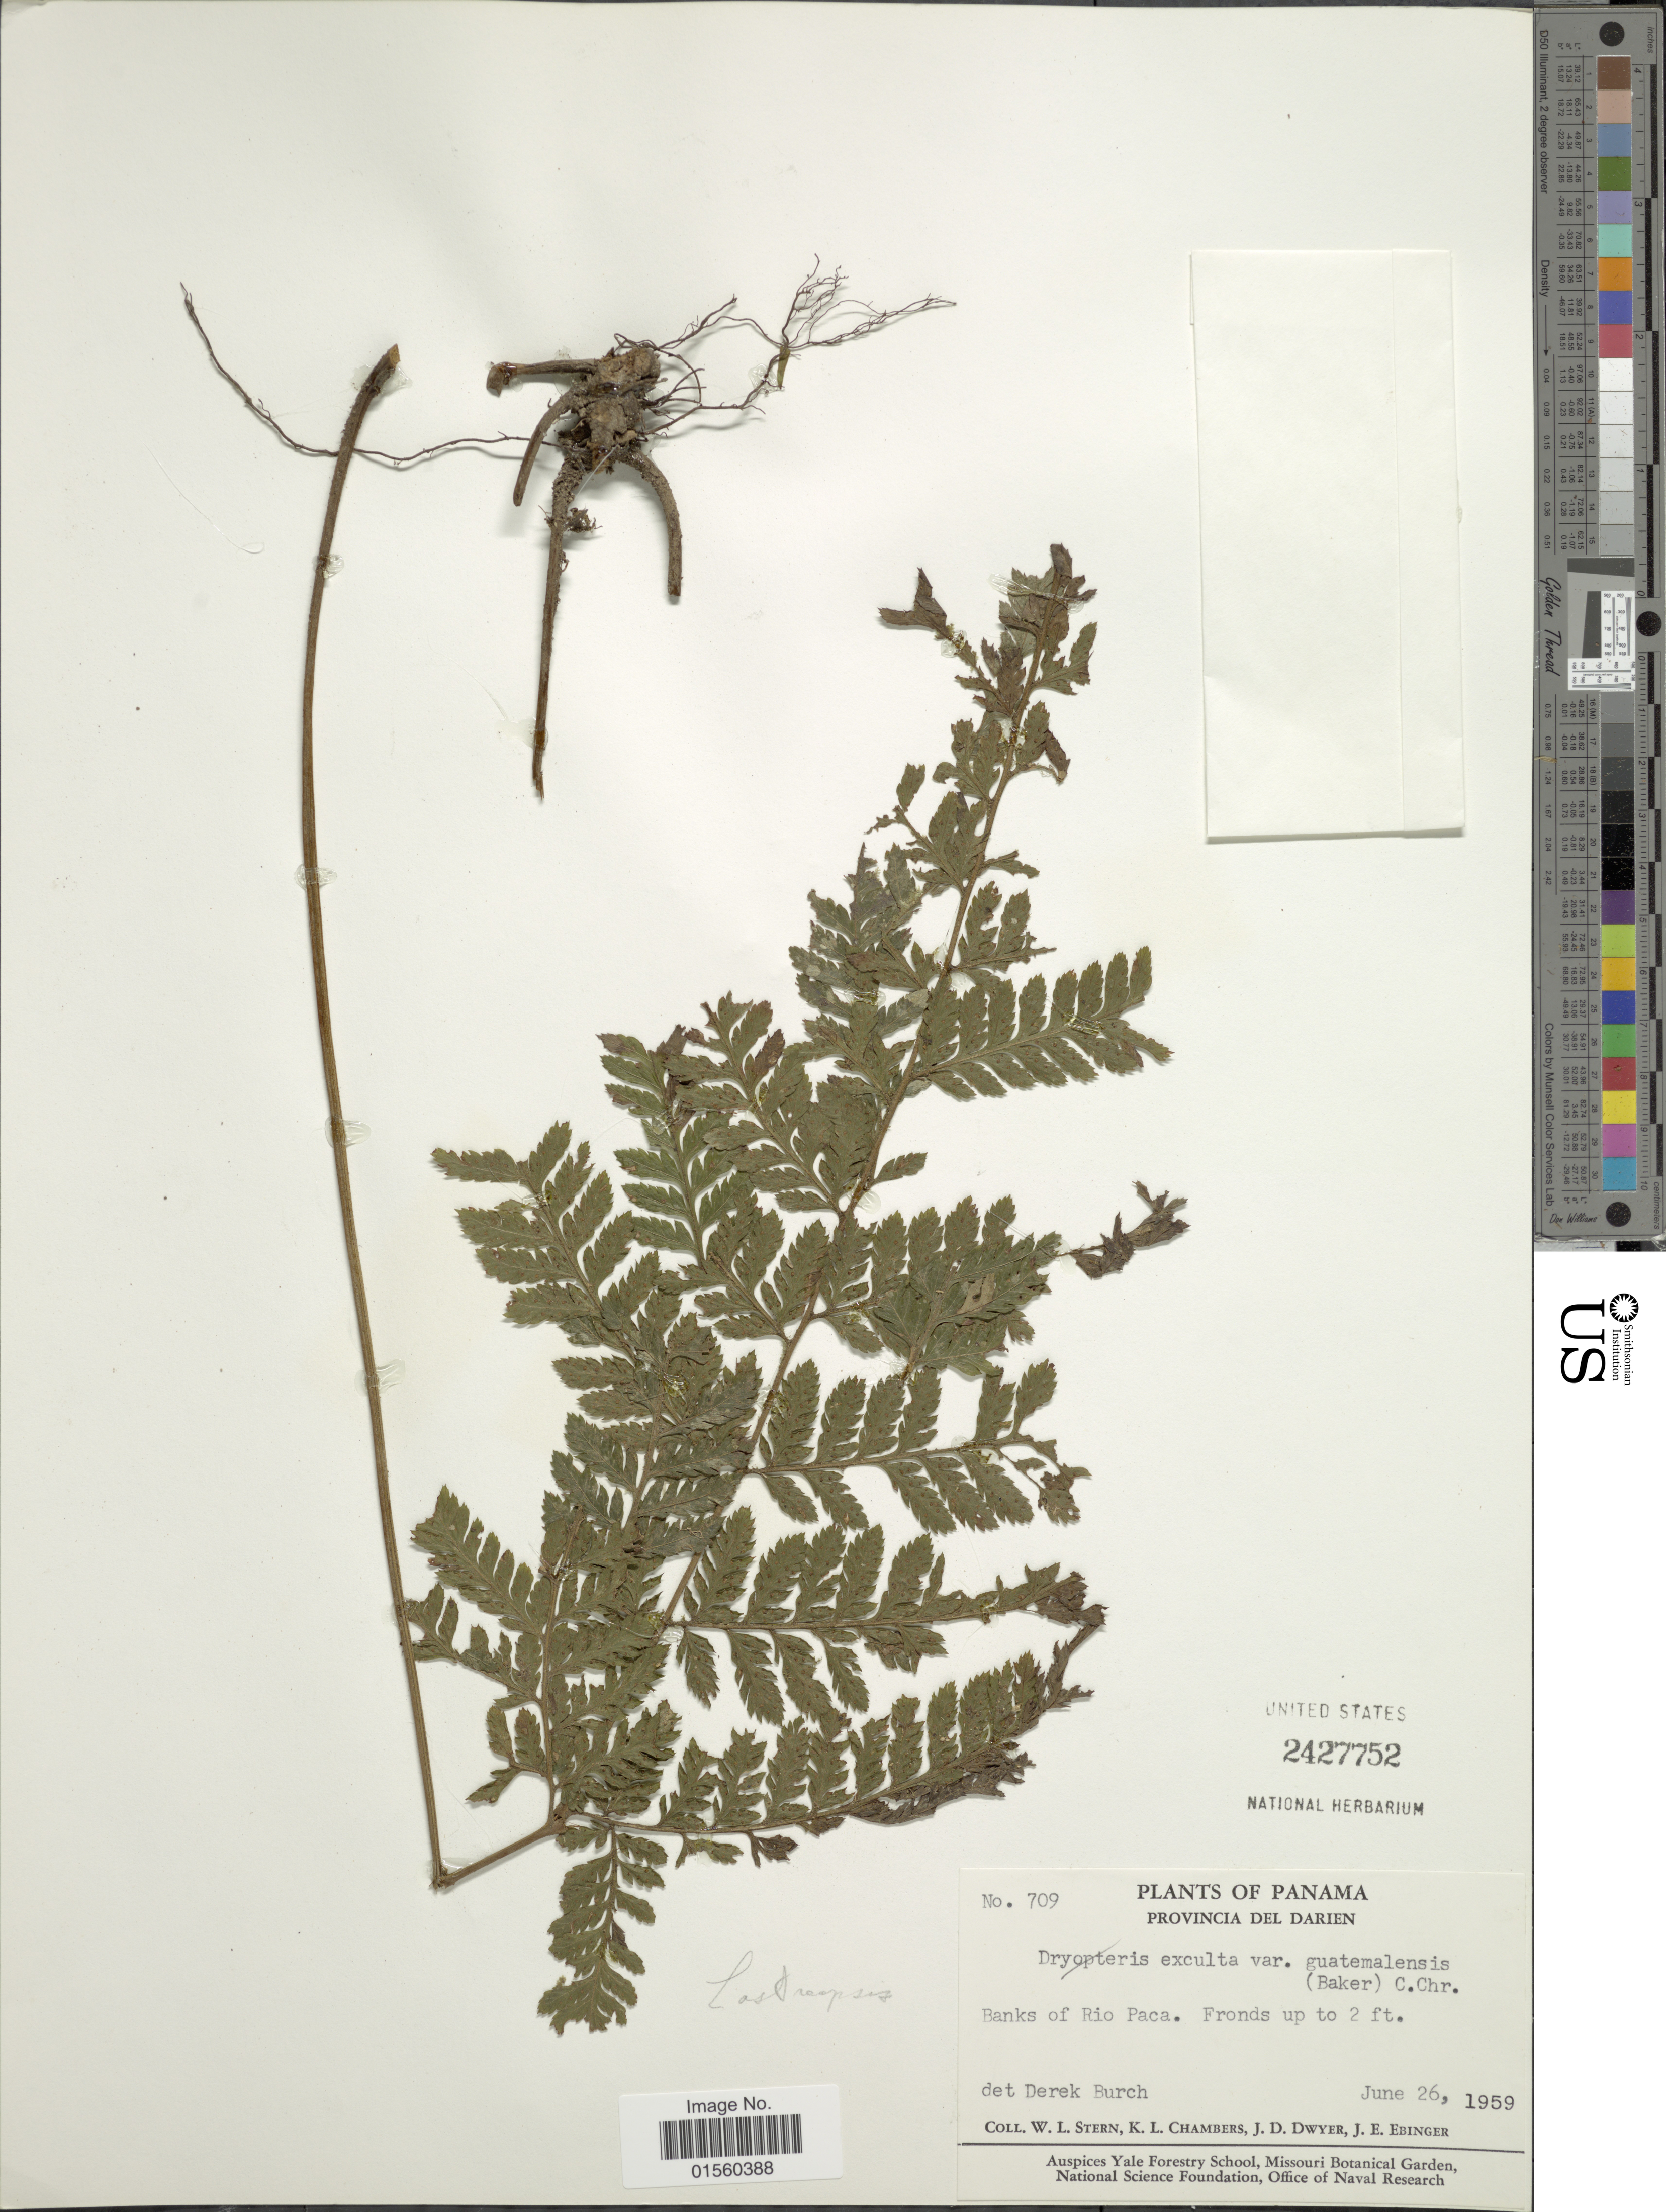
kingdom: Plantae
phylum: Tracheophyta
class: Polypodiopsida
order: Polypodiales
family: Dryopteridaceae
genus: Parapolystichum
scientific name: Parapolystichum excultum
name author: (Mett.) Labiak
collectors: W. L. Stern, K. Chambers, J. D. Dwyer & J. Ebinger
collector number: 709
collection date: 1959-06-26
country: Panama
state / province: Darién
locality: Provincia del Darien, banks of Rio Paca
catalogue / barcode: US 2427752